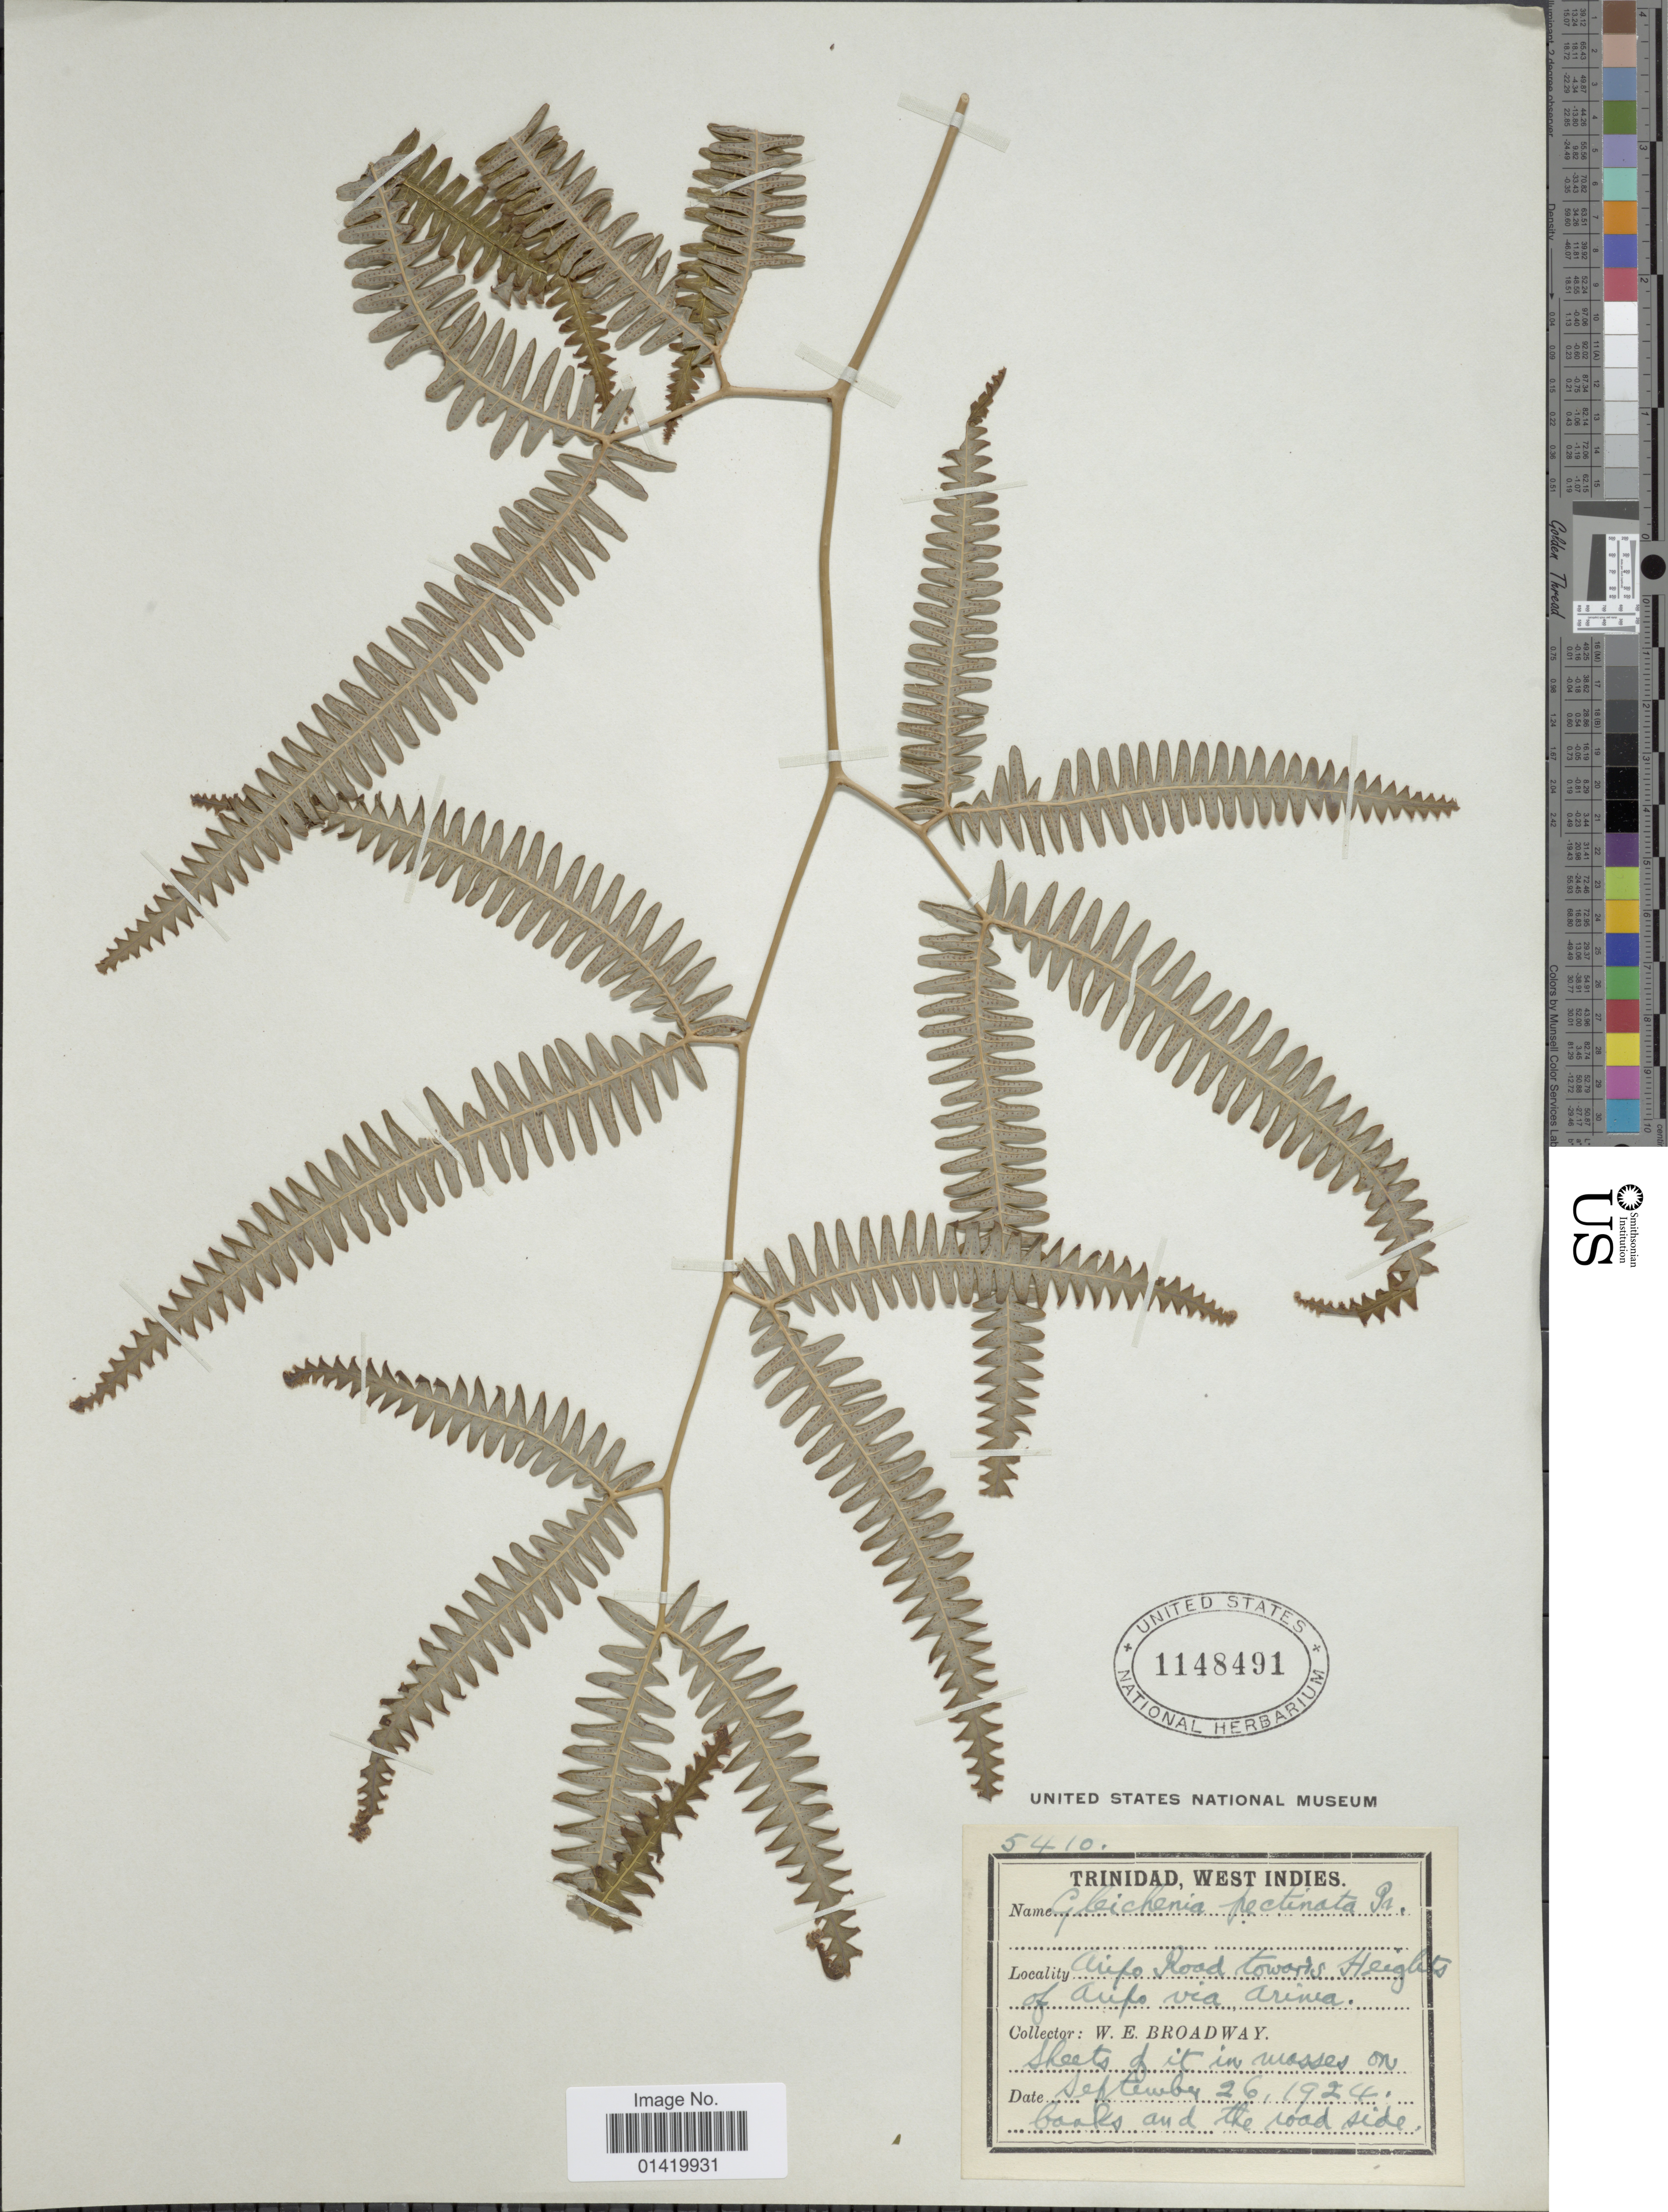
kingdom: Plantae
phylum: Tracheophyta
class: Polypodiopsida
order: Gleicheniales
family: Gleicheniaceae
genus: Gleichenella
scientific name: Gleichenella pectinata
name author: (Willd.) Ching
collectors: W. E. Broadway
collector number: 5410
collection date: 1924-09-26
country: Trinidad and Tobago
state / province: Trinidad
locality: West Indies, Aripo Road towards Heights of Aripo via Arima.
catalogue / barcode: US 1148491